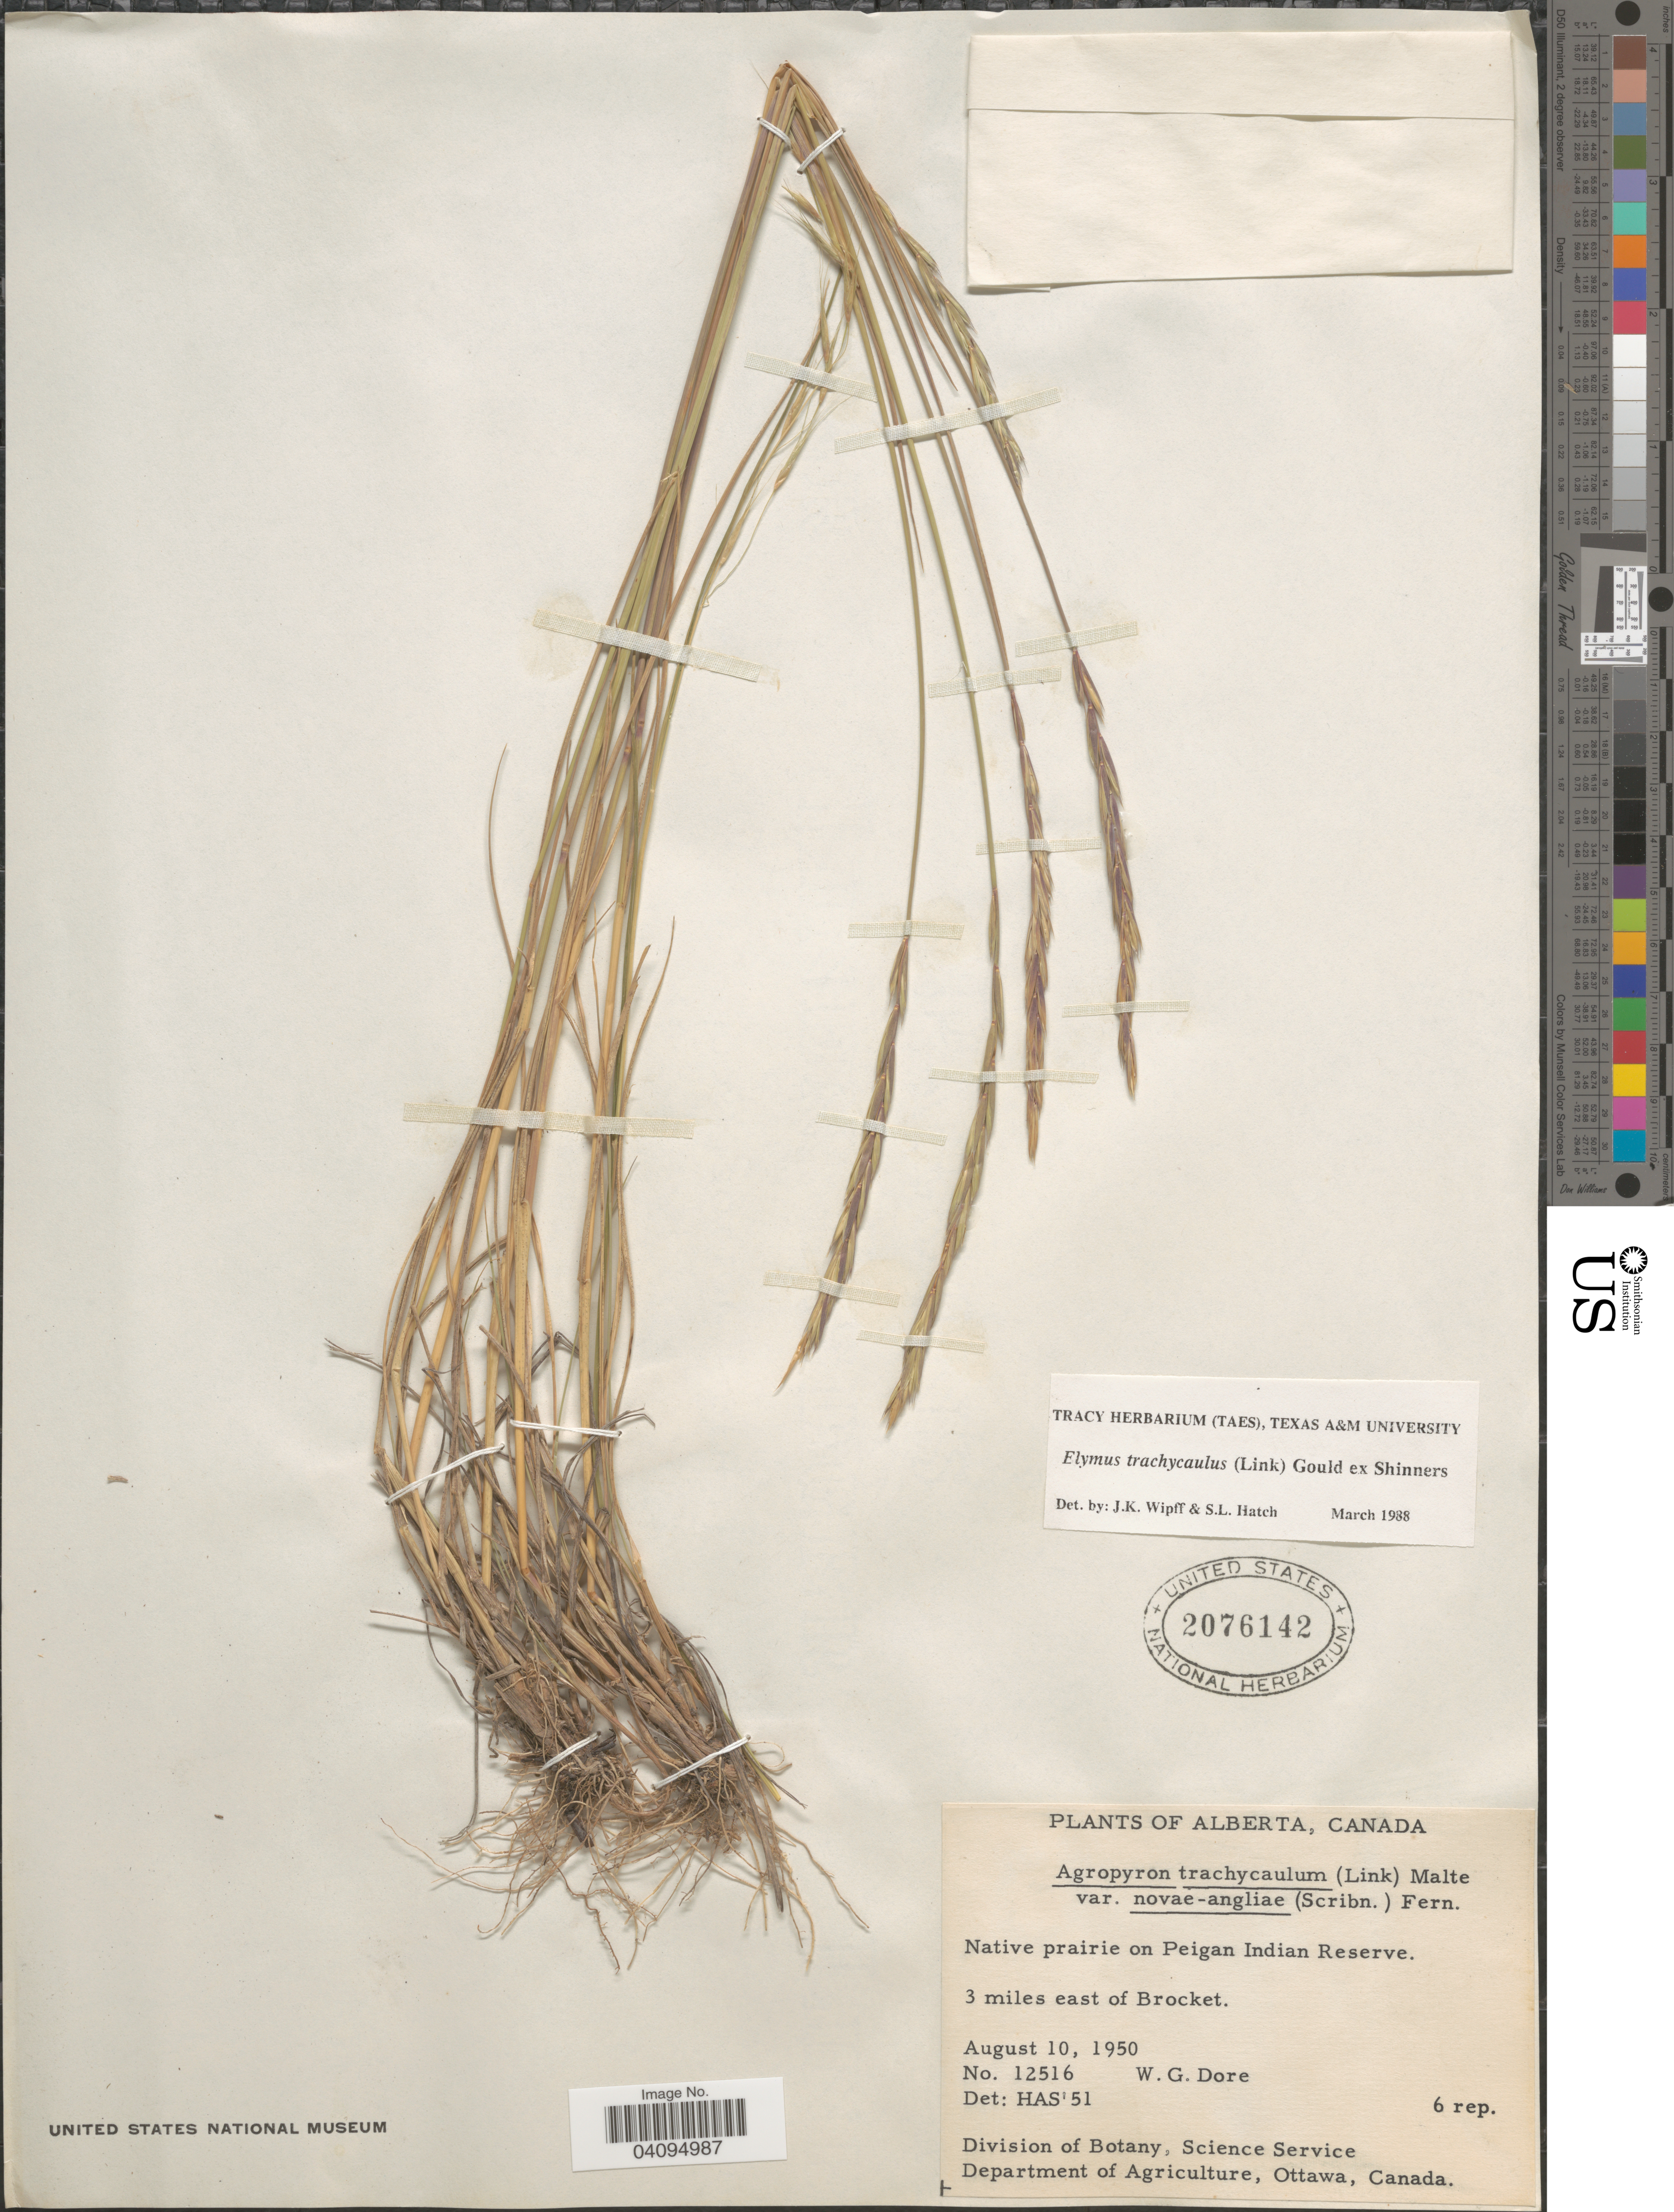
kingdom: Plantae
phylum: Tracheophyta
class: Liliopsida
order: Poales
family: Poaceae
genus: Elymus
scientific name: Elymus trachycaulus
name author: (Link) Gould ex Shinners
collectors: W. Dore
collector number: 12516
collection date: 1950-08-10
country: Canada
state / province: Alberta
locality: Native prairie on Peigan Indian Reserve. 3 miles east of Brocket.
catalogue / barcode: US 2076142